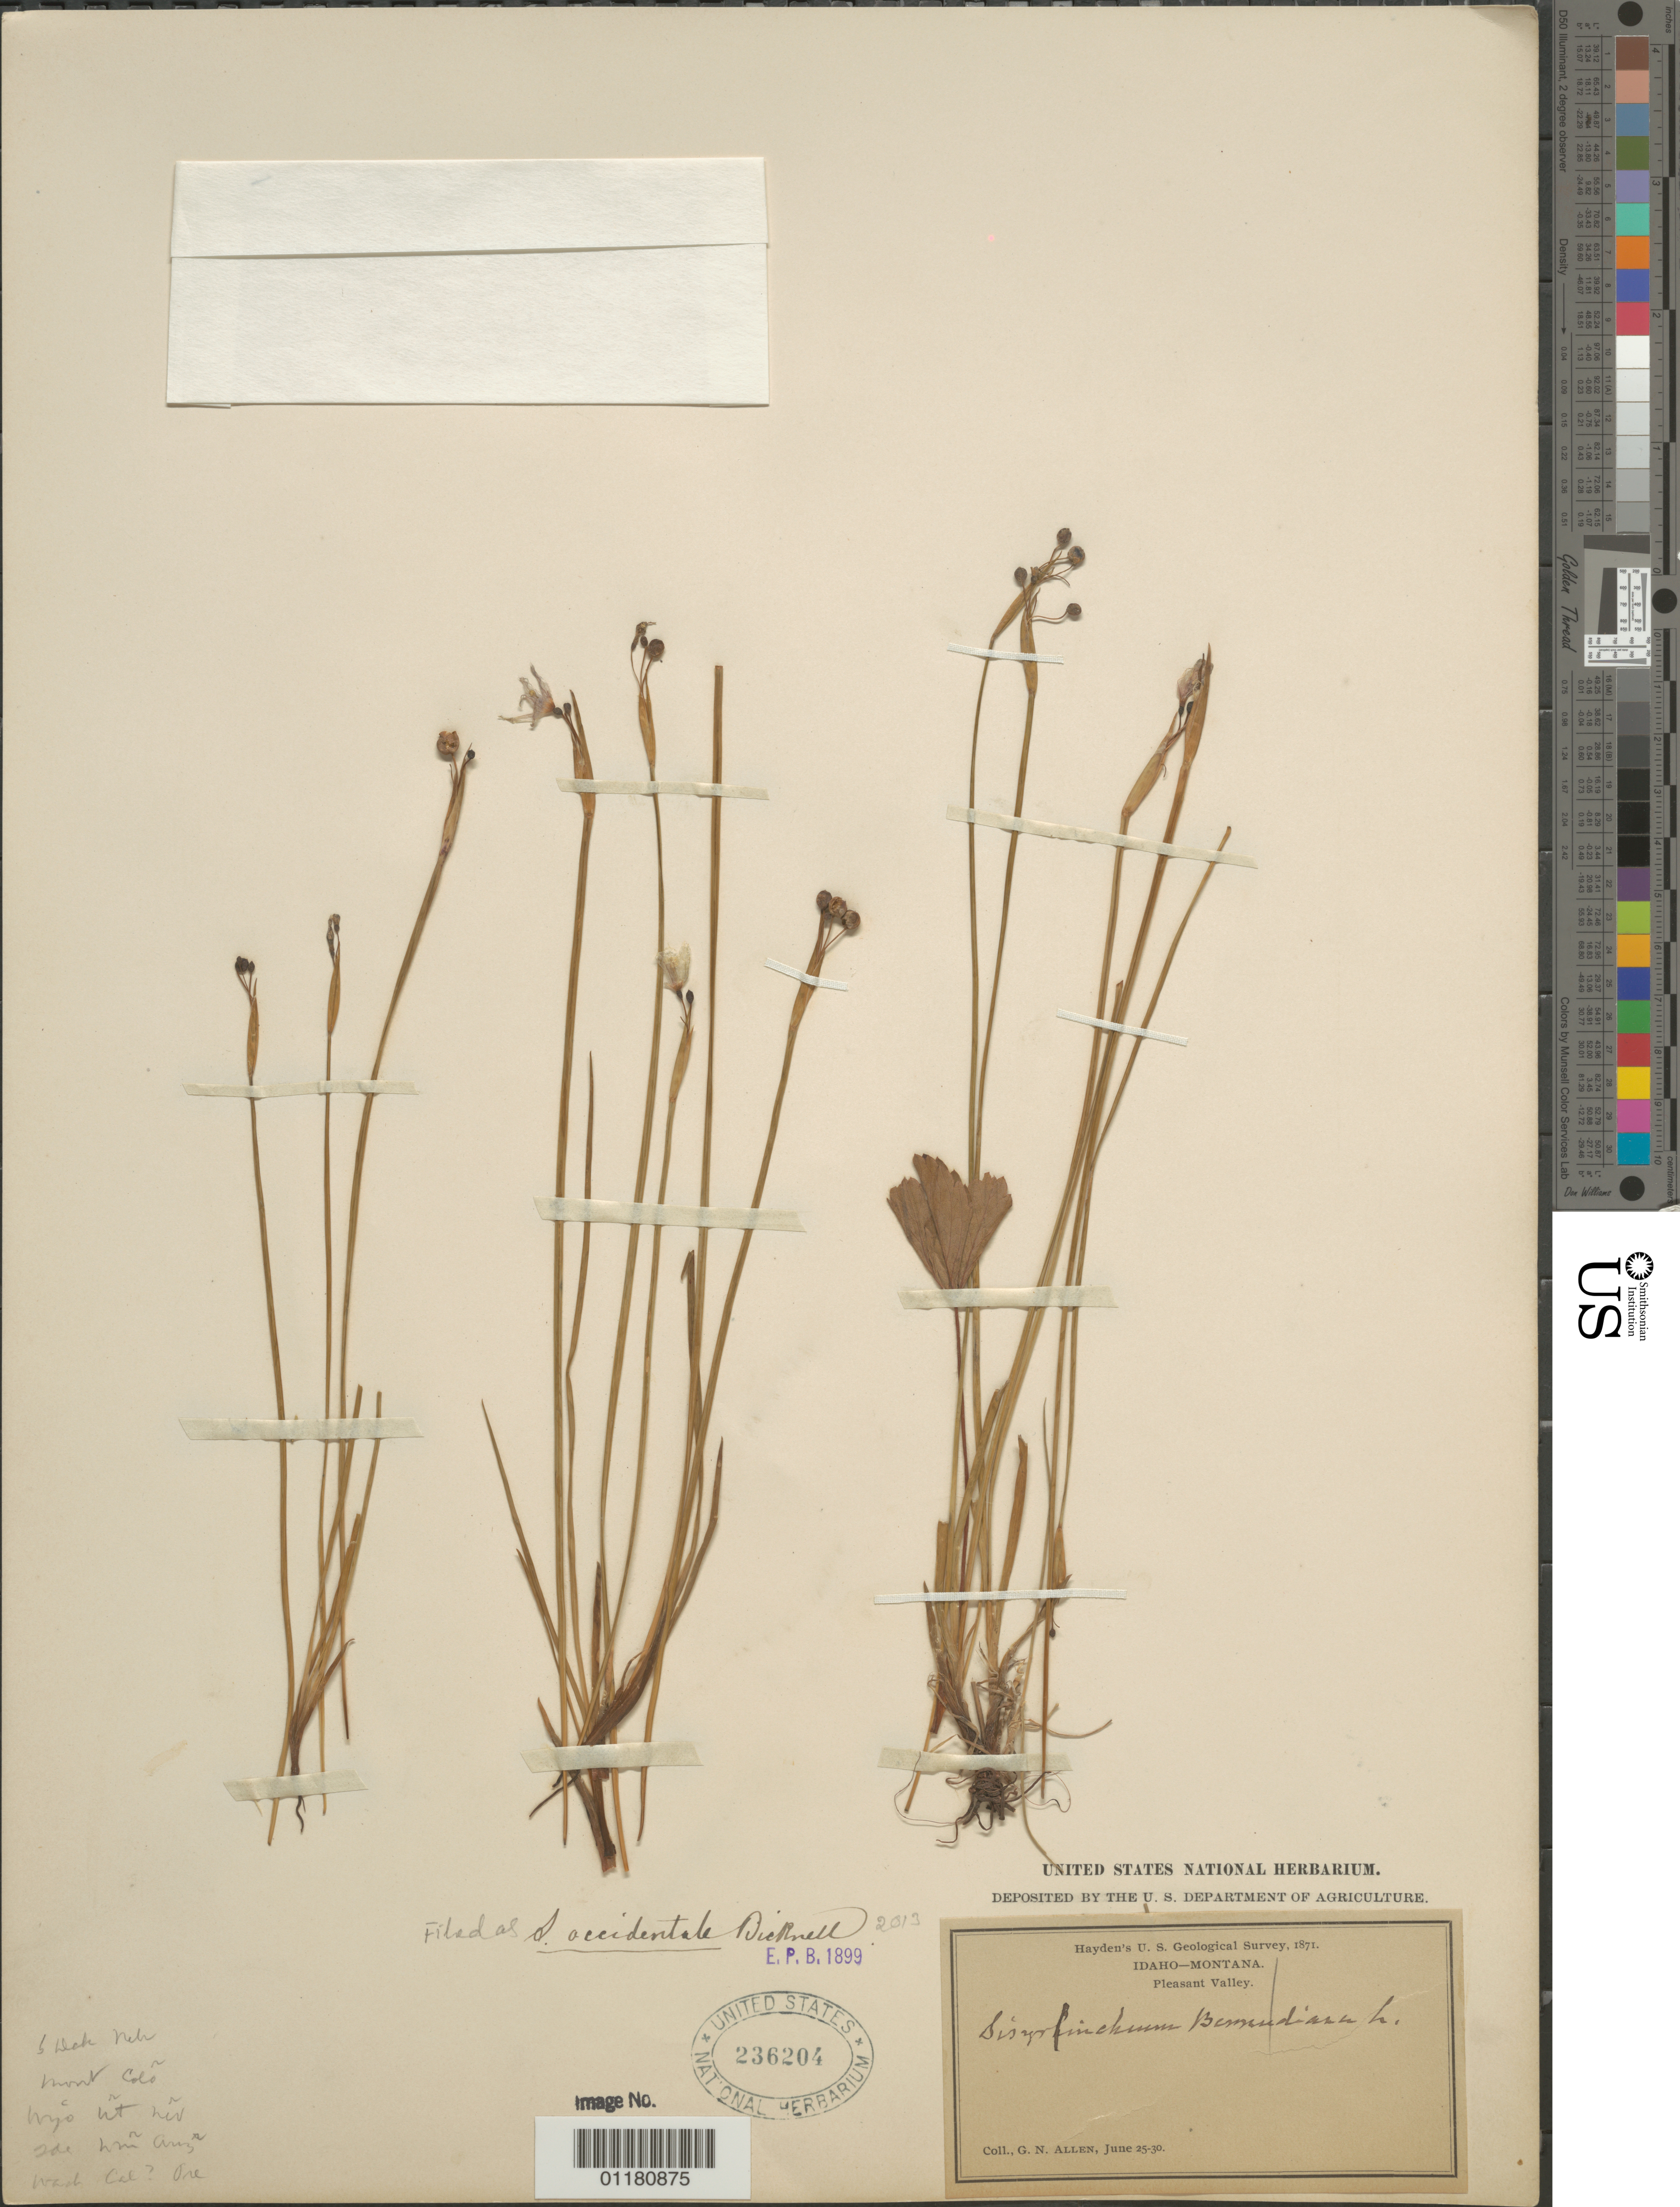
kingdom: Plantae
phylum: Tracheophyta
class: Liliopsida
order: Asparagales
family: Iridaceae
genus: Sisyrinchium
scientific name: Sisyrinchium occidentale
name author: E.P. Bicknell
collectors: G. N. Allen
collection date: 1871-06-25/1871-06-30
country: United States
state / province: Idaho / Montana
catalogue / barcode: US 236204